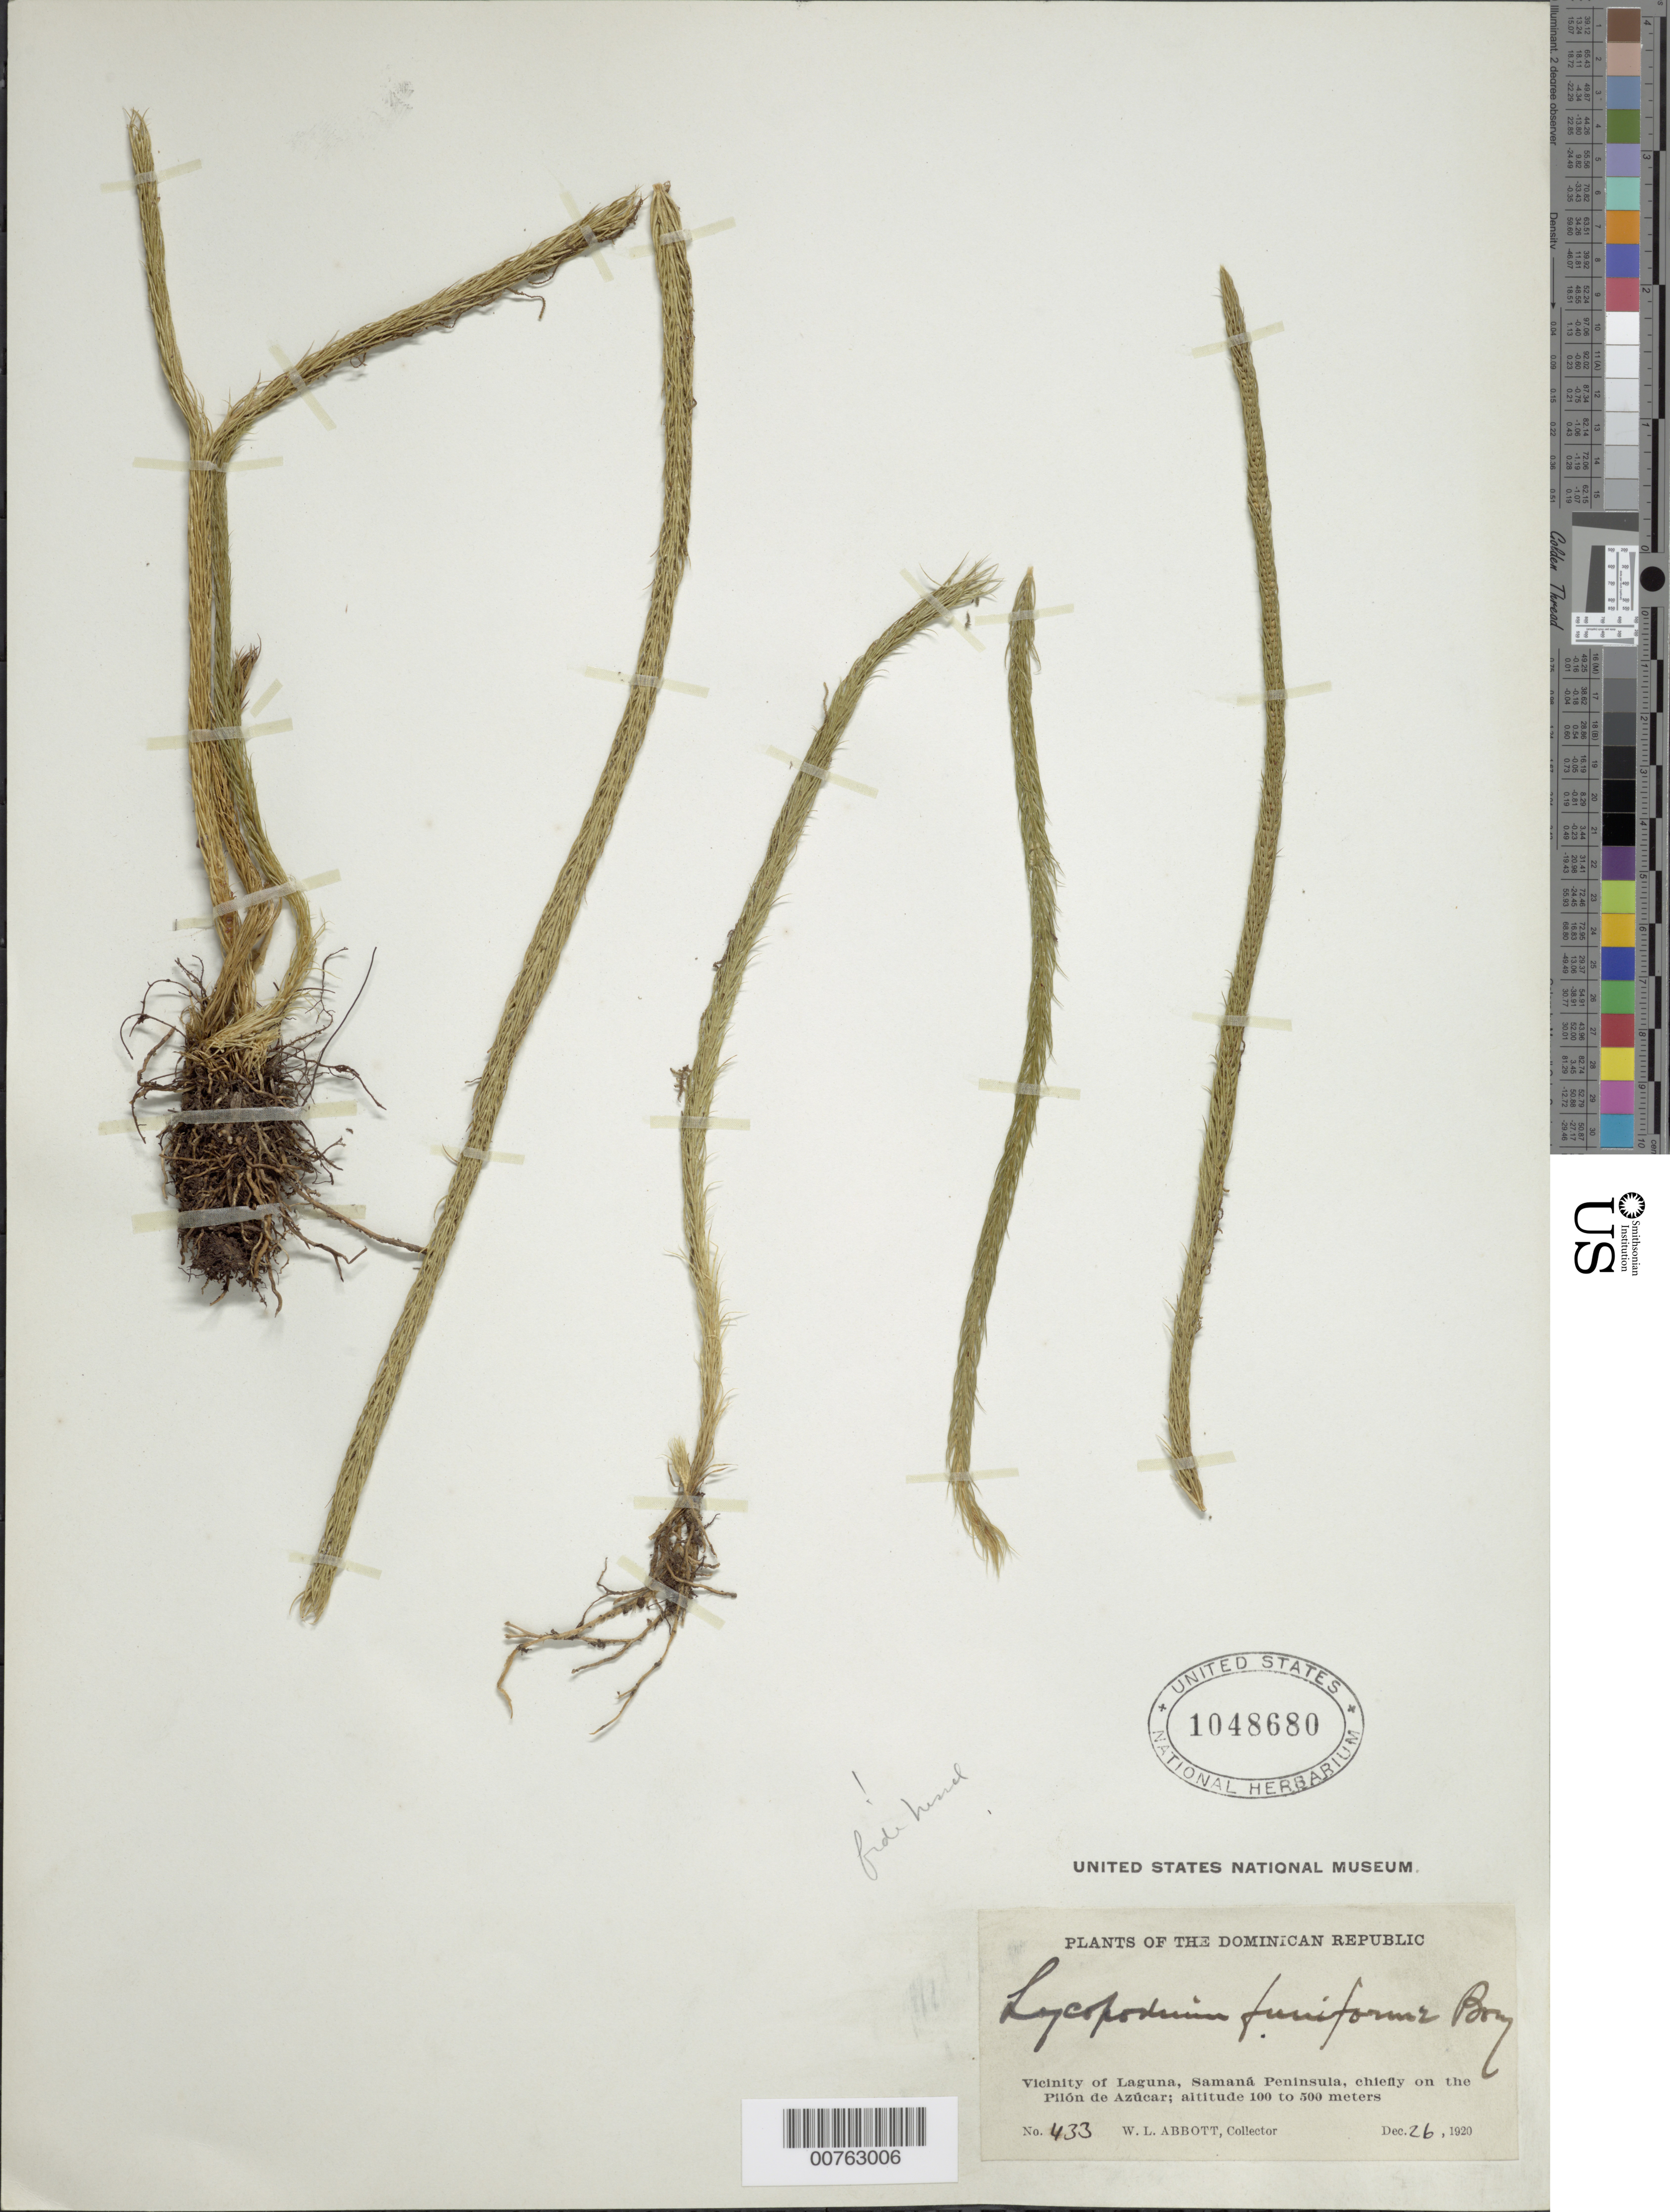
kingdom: Plantae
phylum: Tracheophyta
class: Lycopodiopsida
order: Lycopodiales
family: Lycopodiaceae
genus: Phlegmariurus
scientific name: Phlegmariurus funiformis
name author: (Cham. & Spring) B. Øllg.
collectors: W. L. Abbott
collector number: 433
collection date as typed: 26 Dec 1920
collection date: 1920-12-26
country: Dominican Republic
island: Hispaniola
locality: Vicinity of Laguna, Samaná Peninsula, chiefly on the Pilón de Azúcar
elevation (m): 100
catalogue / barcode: US 1048680